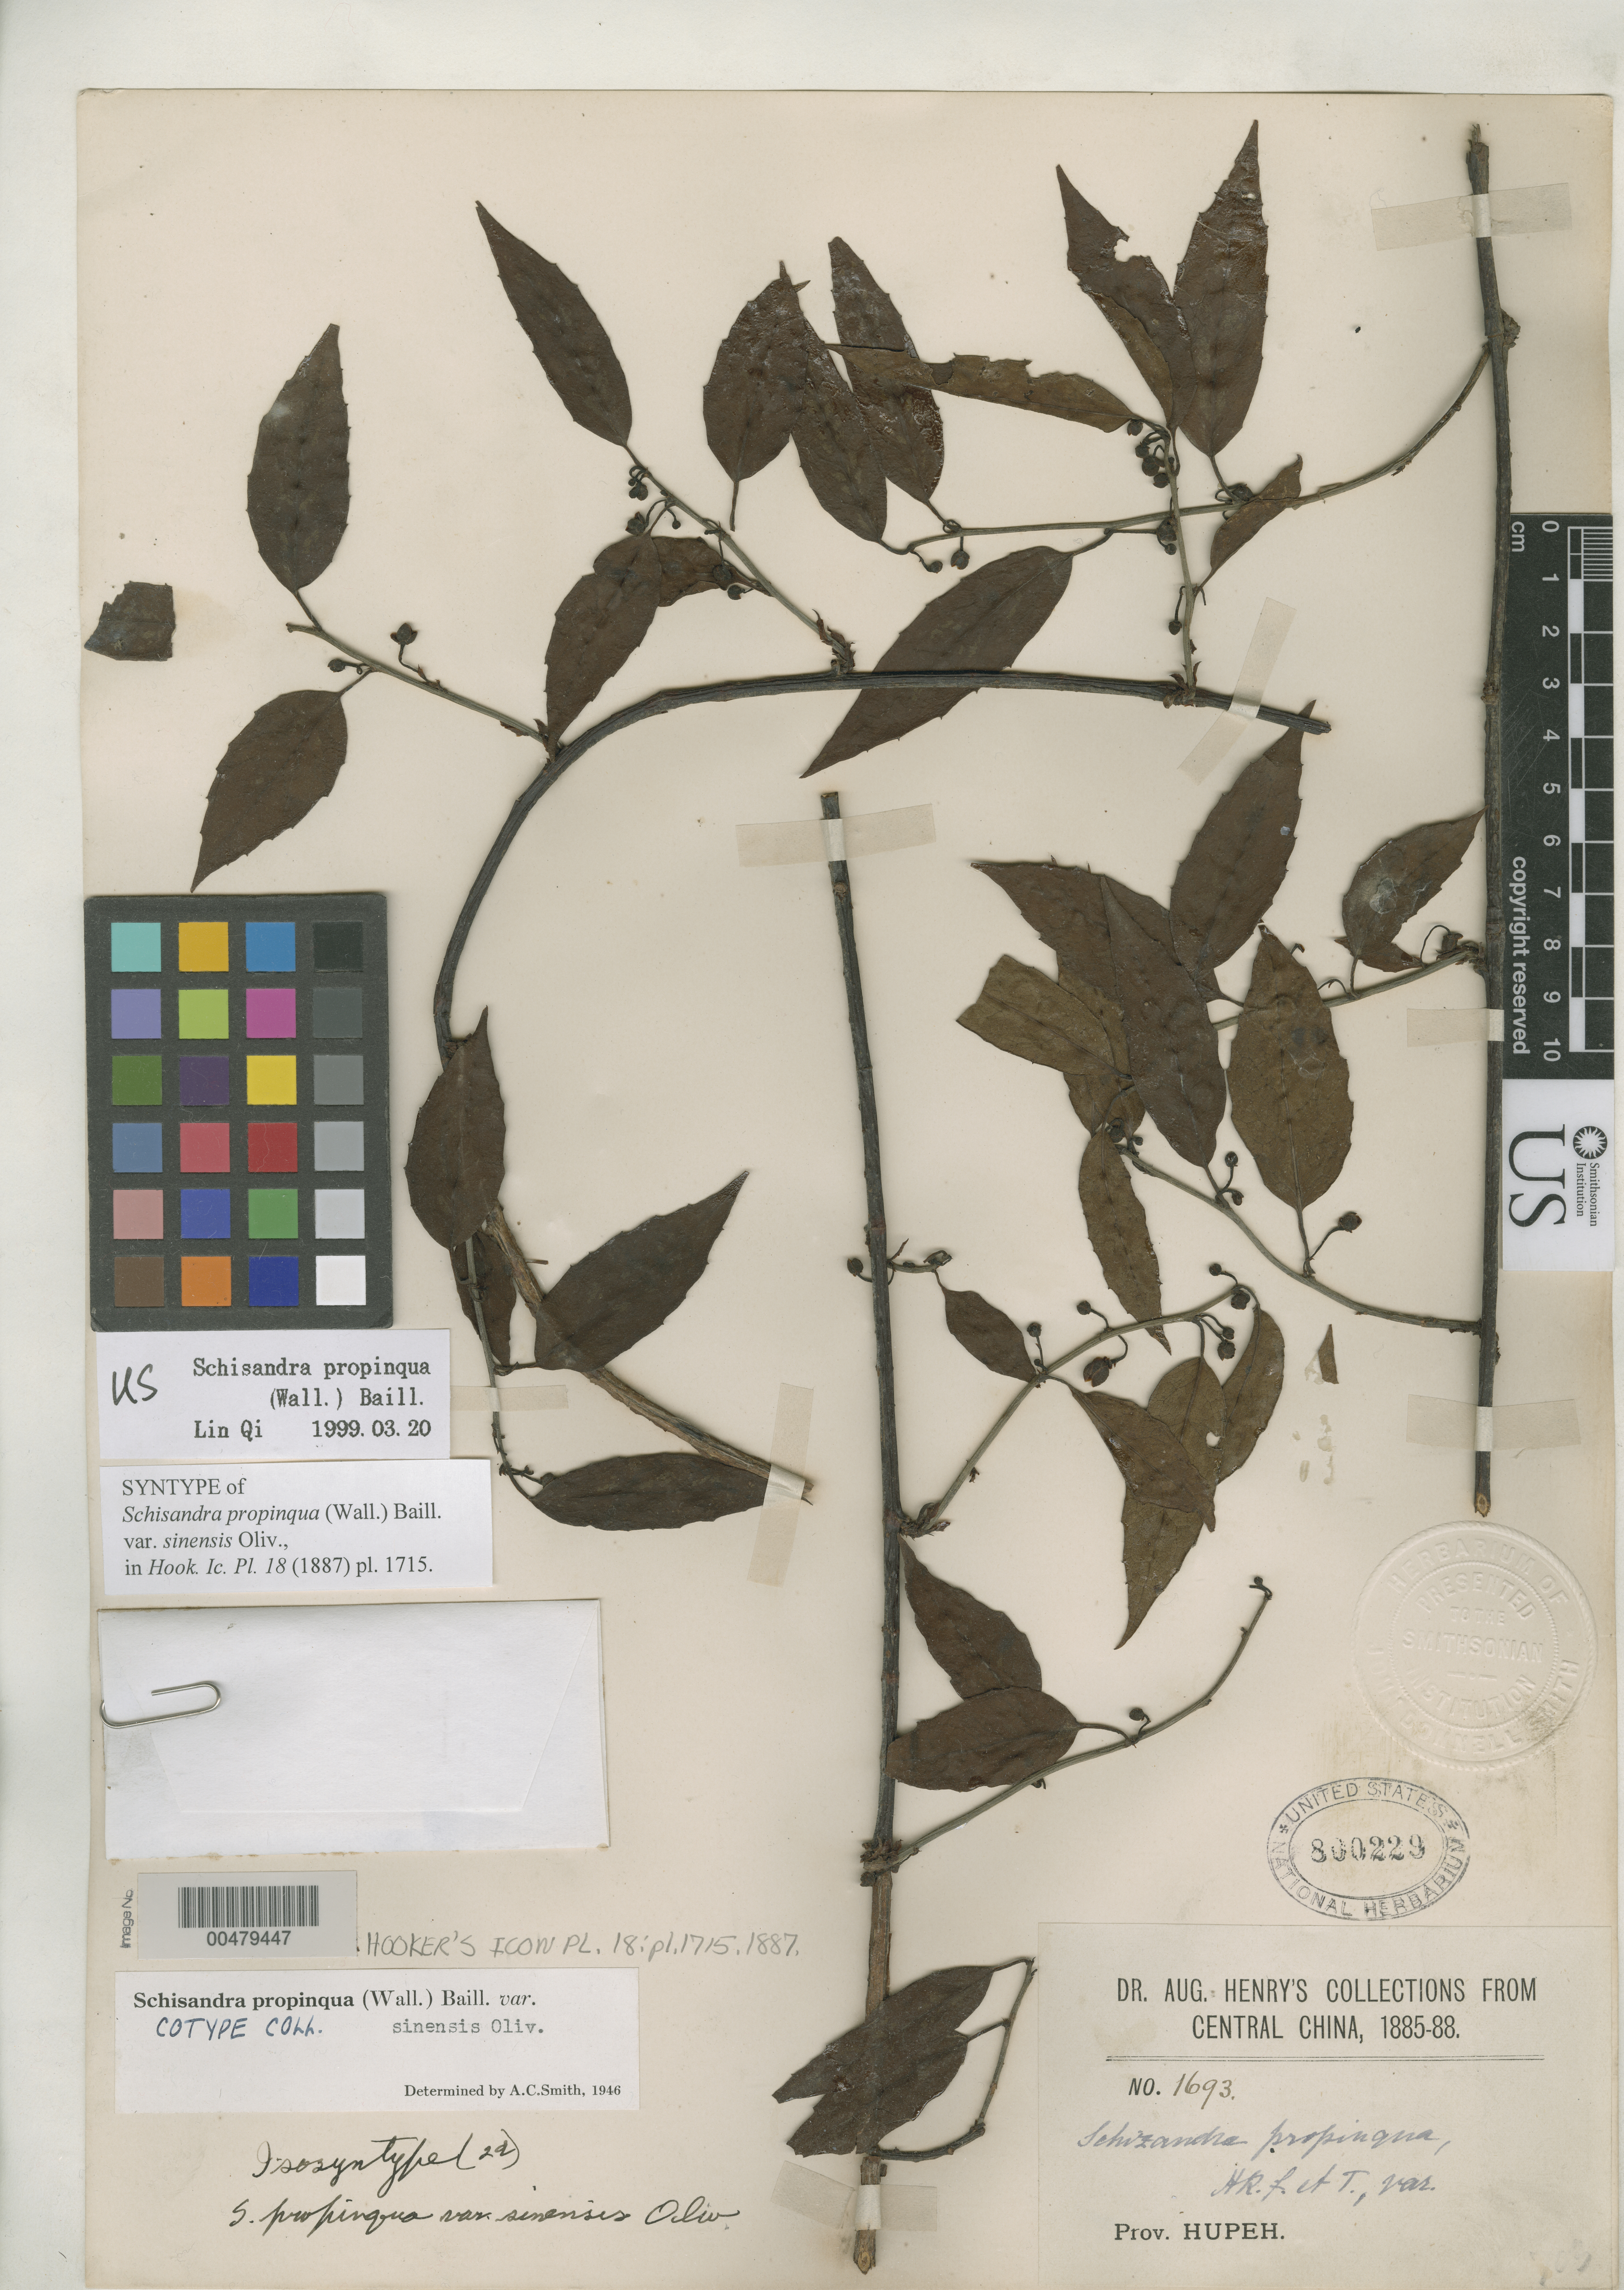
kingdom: Plantae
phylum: Tracheophyta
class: Magnoliopsida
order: Austrobaileyales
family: Schisandraceae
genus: Schisandra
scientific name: Schisandra propinqua var. sinensis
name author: Oliv.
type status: Isosyntype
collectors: A. Henry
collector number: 1693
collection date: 1885/1888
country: China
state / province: Hubei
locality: Central China. Prov. Hupeh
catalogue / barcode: US 800229